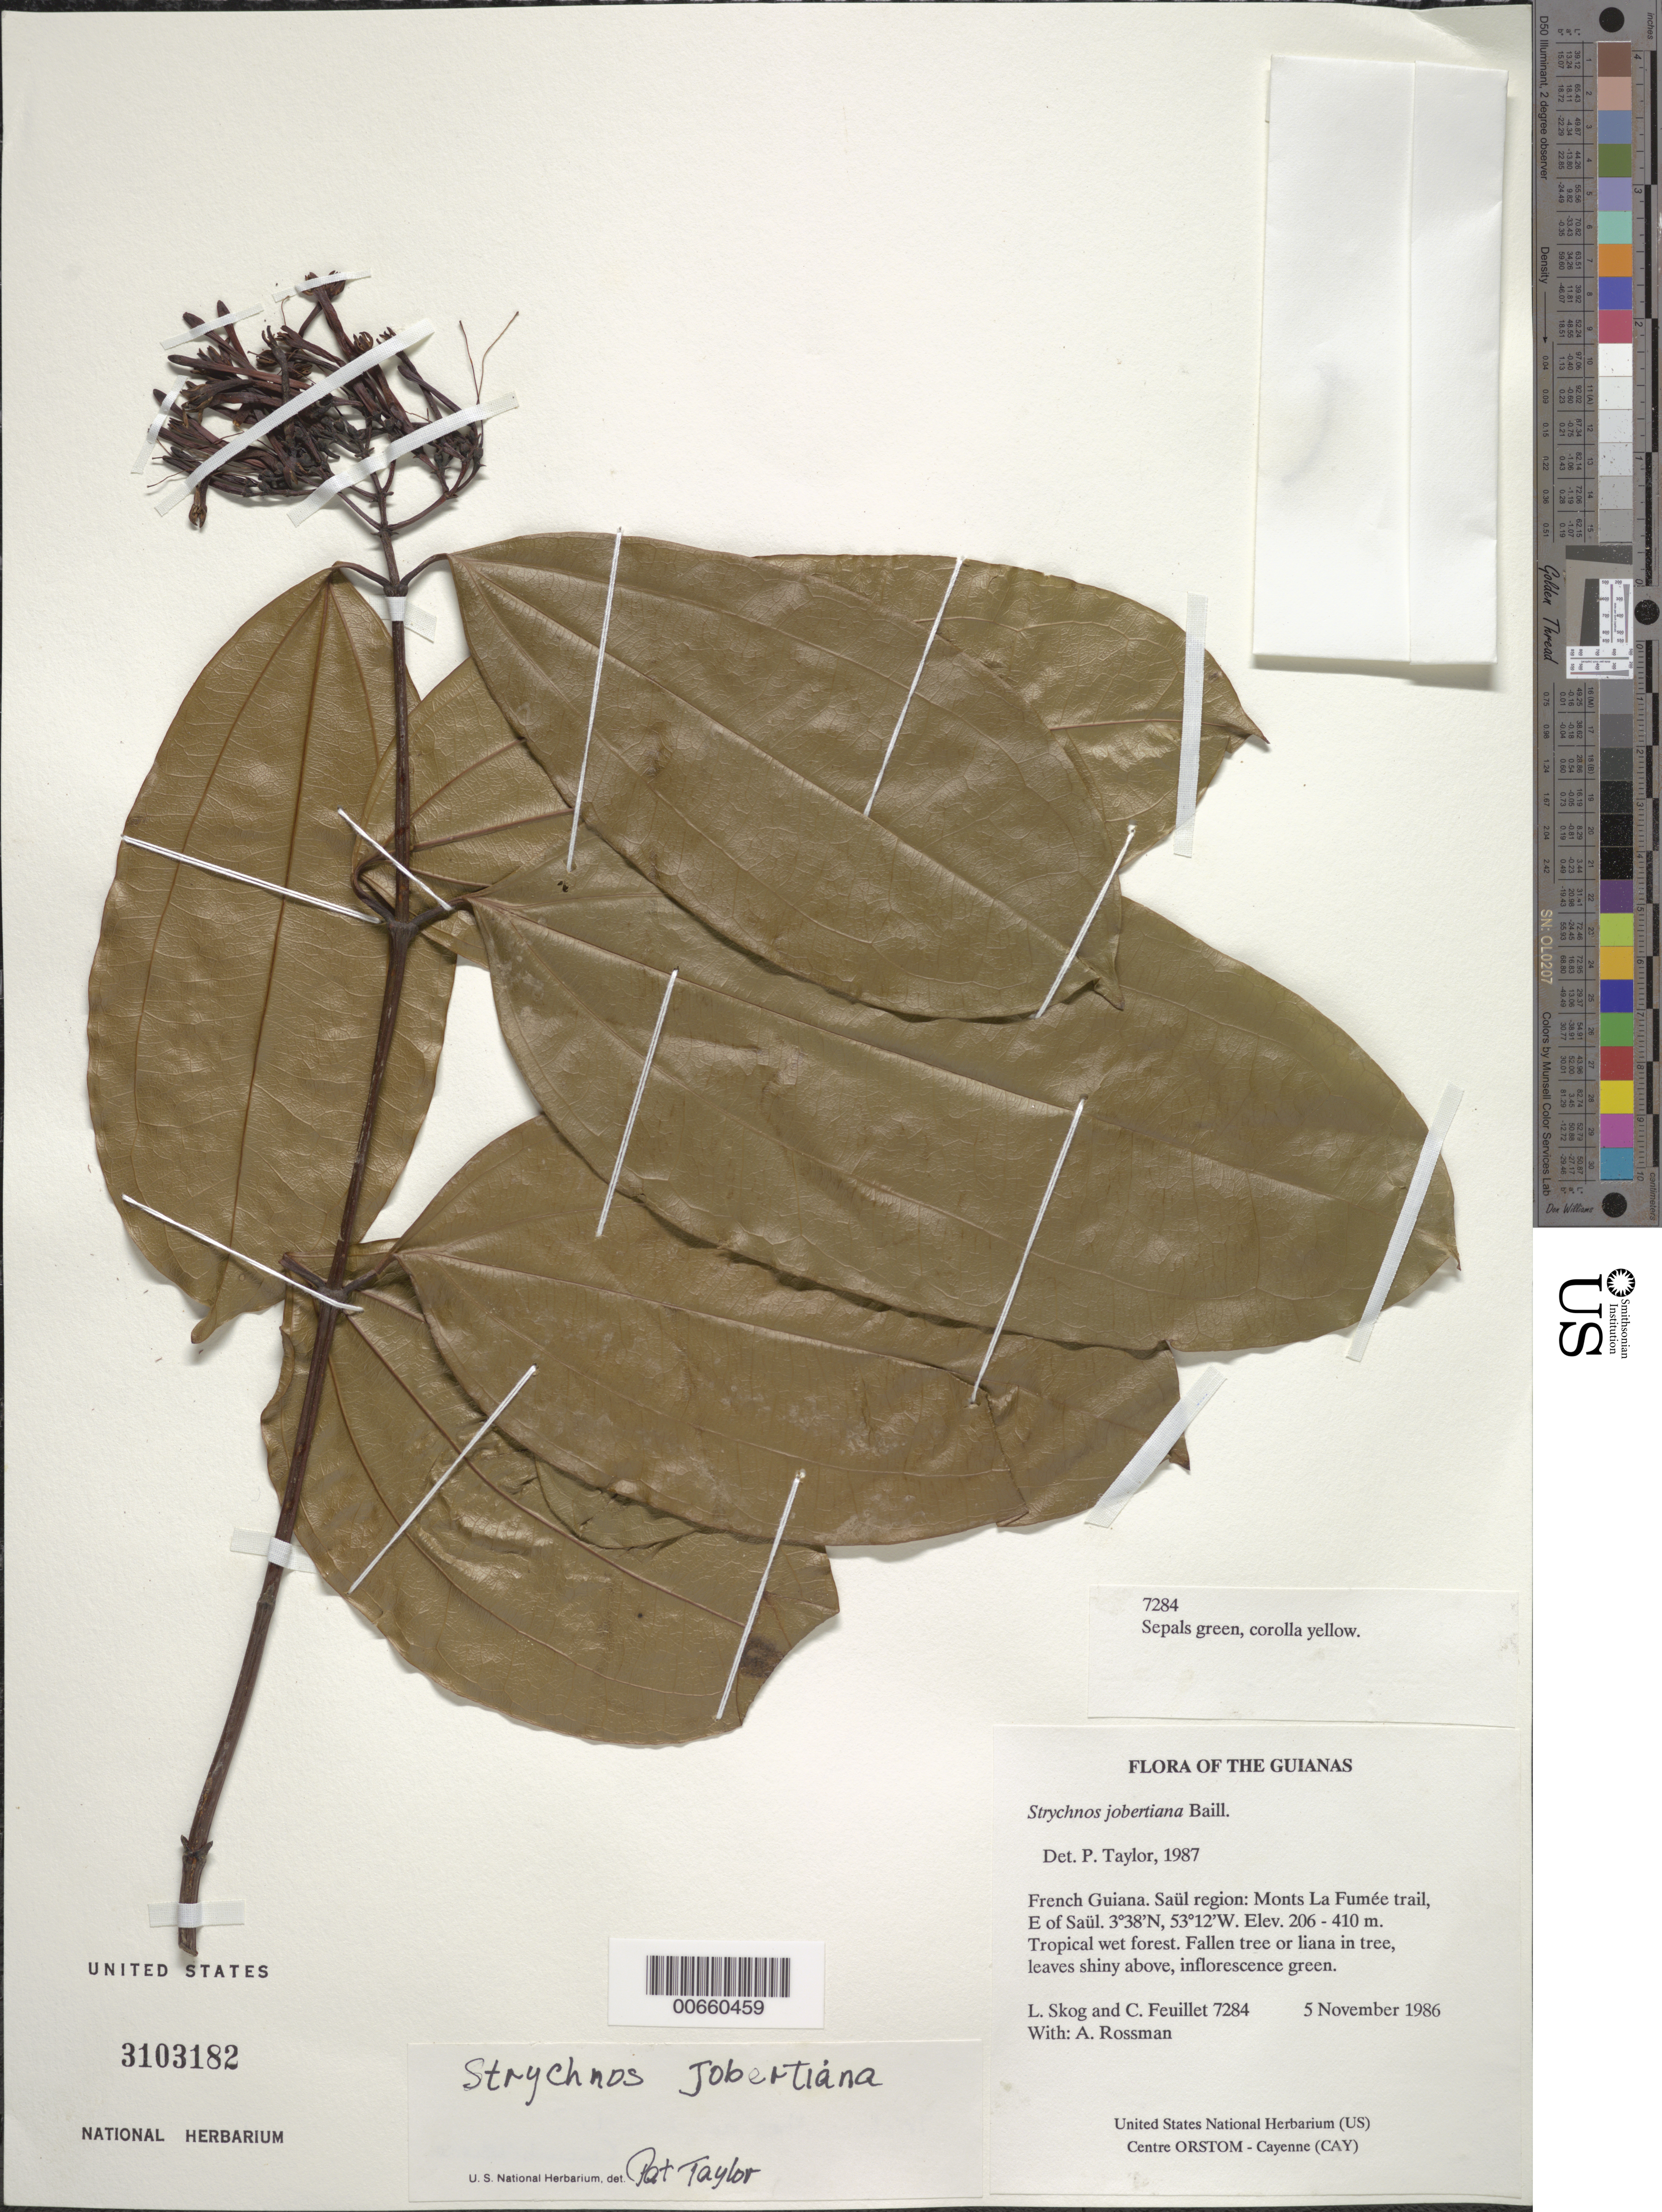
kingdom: Plantae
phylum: Tracheophyta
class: Magnoliopsida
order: Gentianales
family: Loganiaceae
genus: Strychnos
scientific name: Strychnos jobertiana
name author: Baill.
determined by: Taylor, P.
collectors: L. E. Skog, C. Feuillet & A. Rossman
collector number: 7284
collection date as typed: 5 November 1986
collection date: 1986-11-05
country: French Guiana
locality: Monts La Fumée trail, E of Saül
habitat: Tropical wet forest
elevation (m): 206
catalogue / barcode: US 3103182